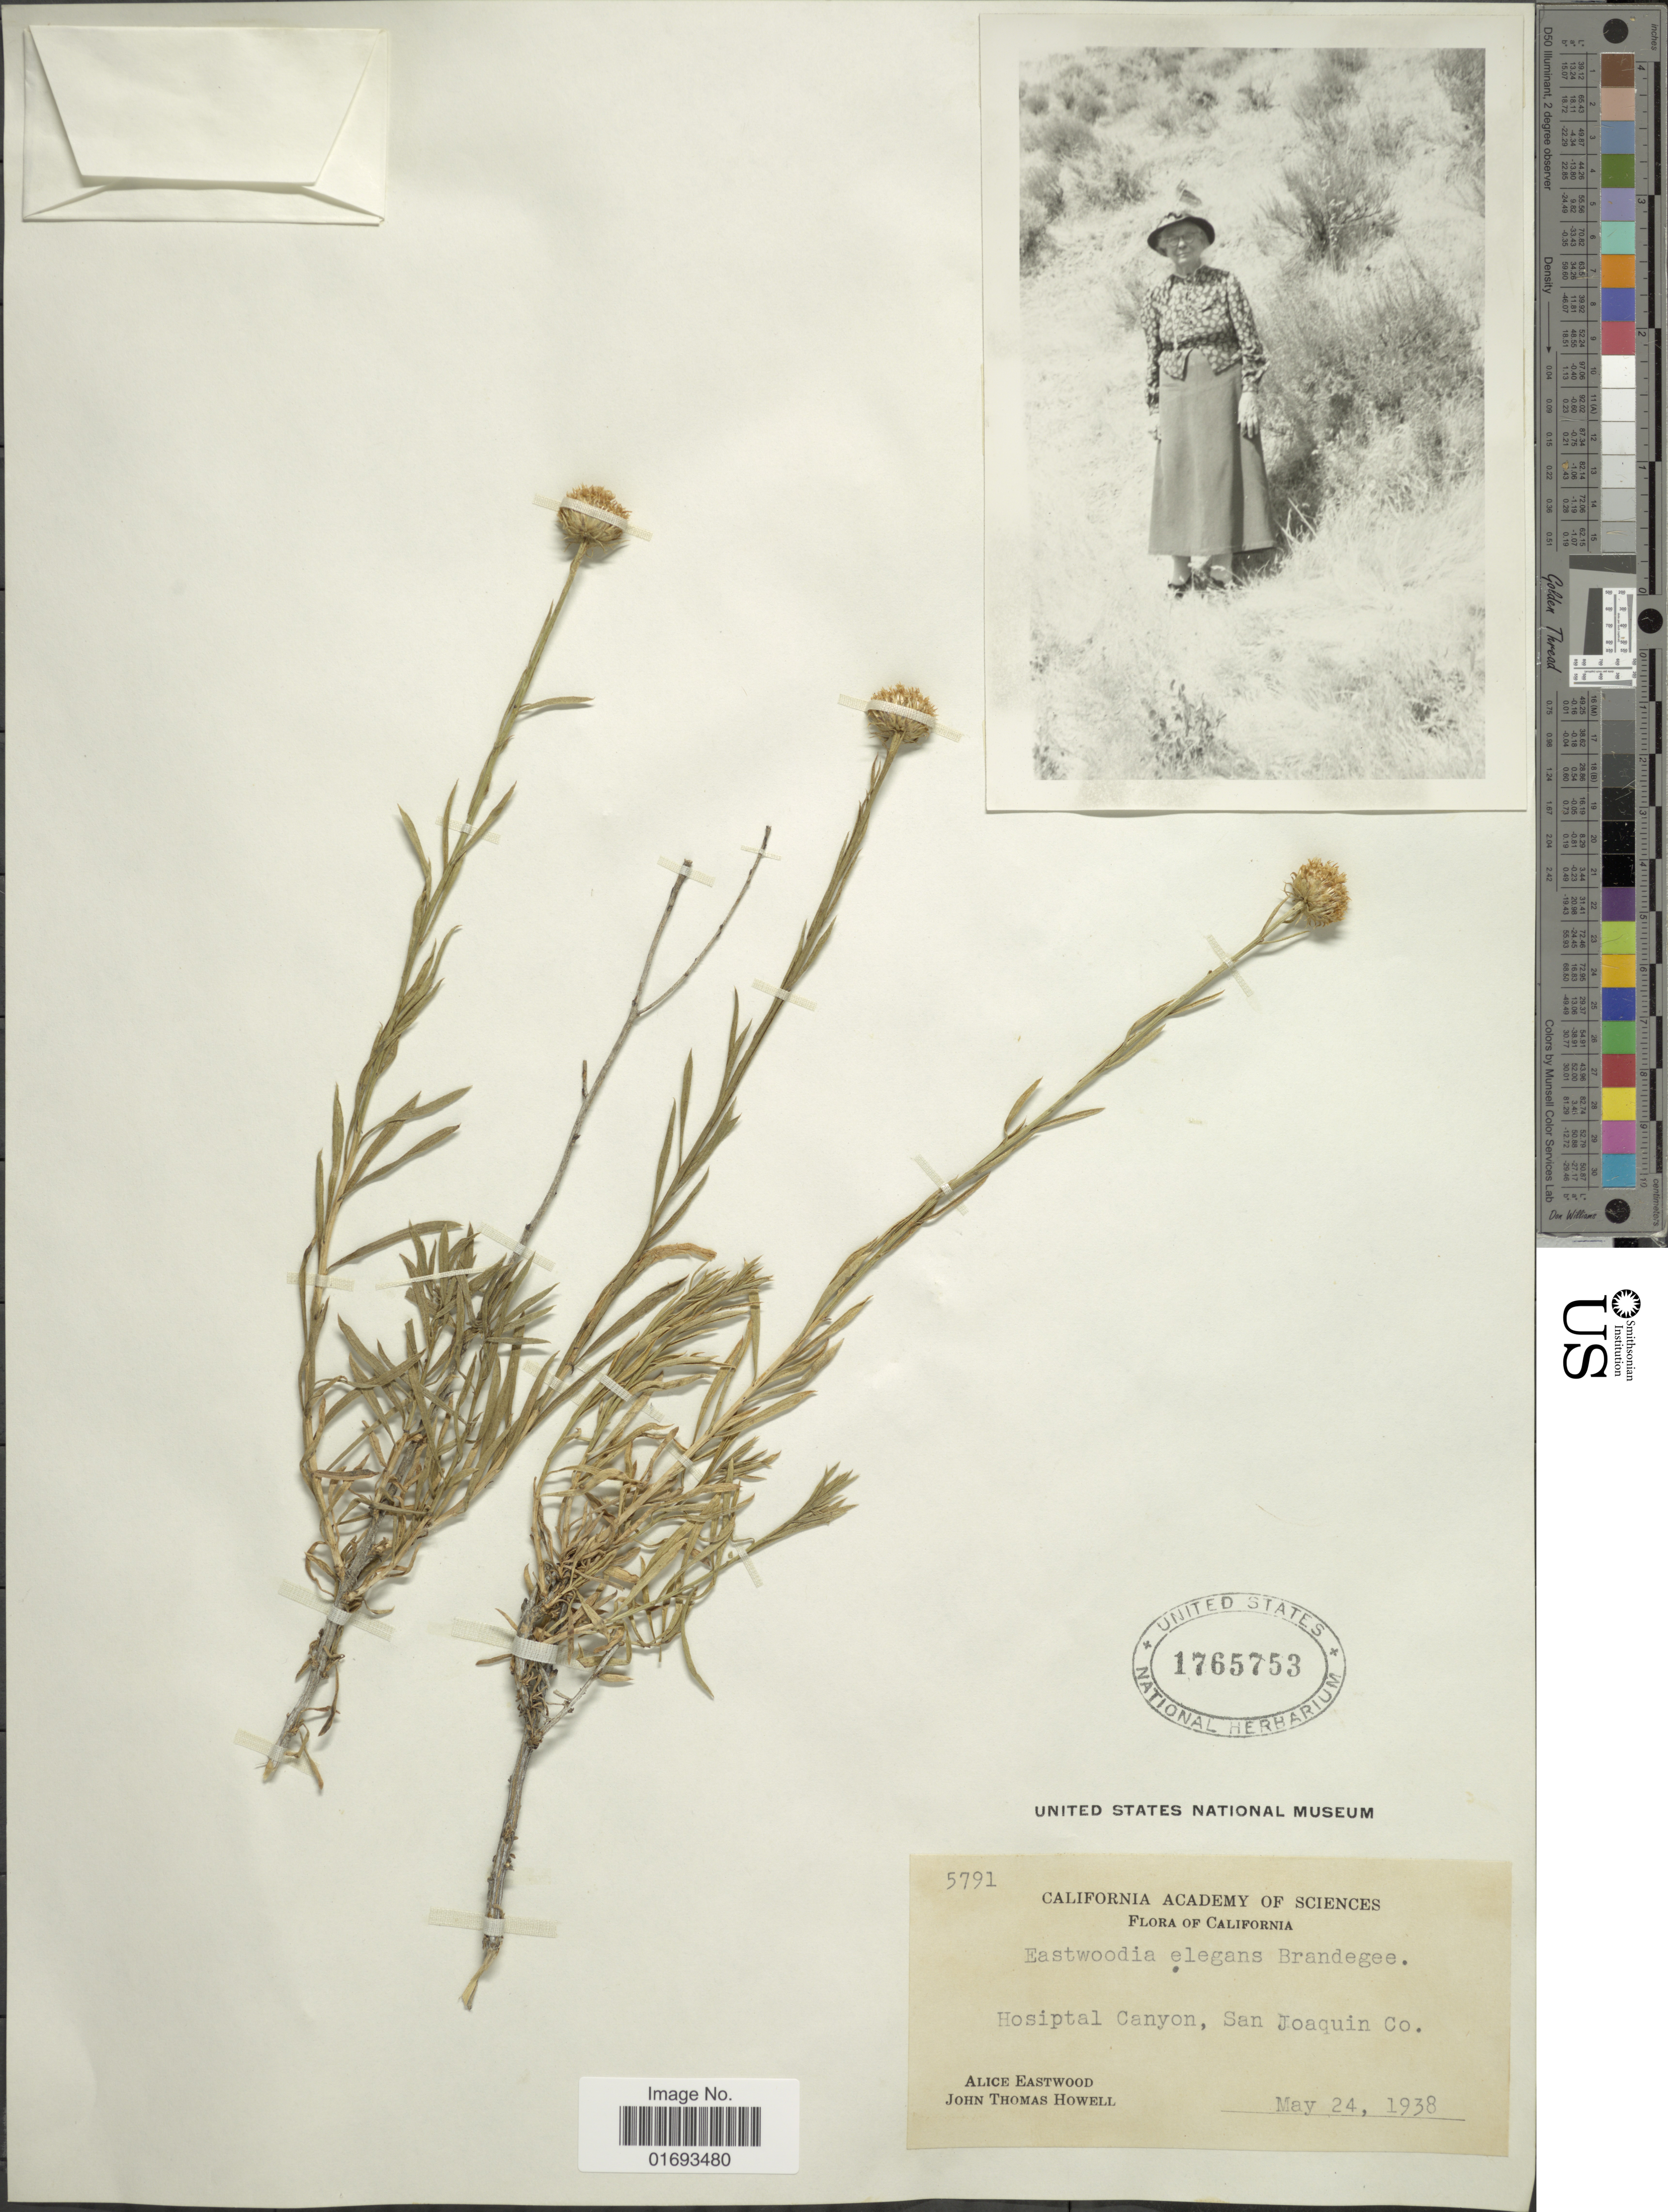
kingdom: Plantae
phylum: Tracheophyta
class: Magnoliopsida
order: Asterales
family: Asteraceae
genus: Eastwoodia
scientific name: Eastwoodia elegans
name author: Brandegee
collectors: A. Eastwood & J. T. Howell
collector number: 5791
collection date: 1938-05-24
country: United States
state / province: California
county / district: San Joaquin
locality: Hospital Canyon, San Joaquin Co.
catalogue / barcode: US 1765753